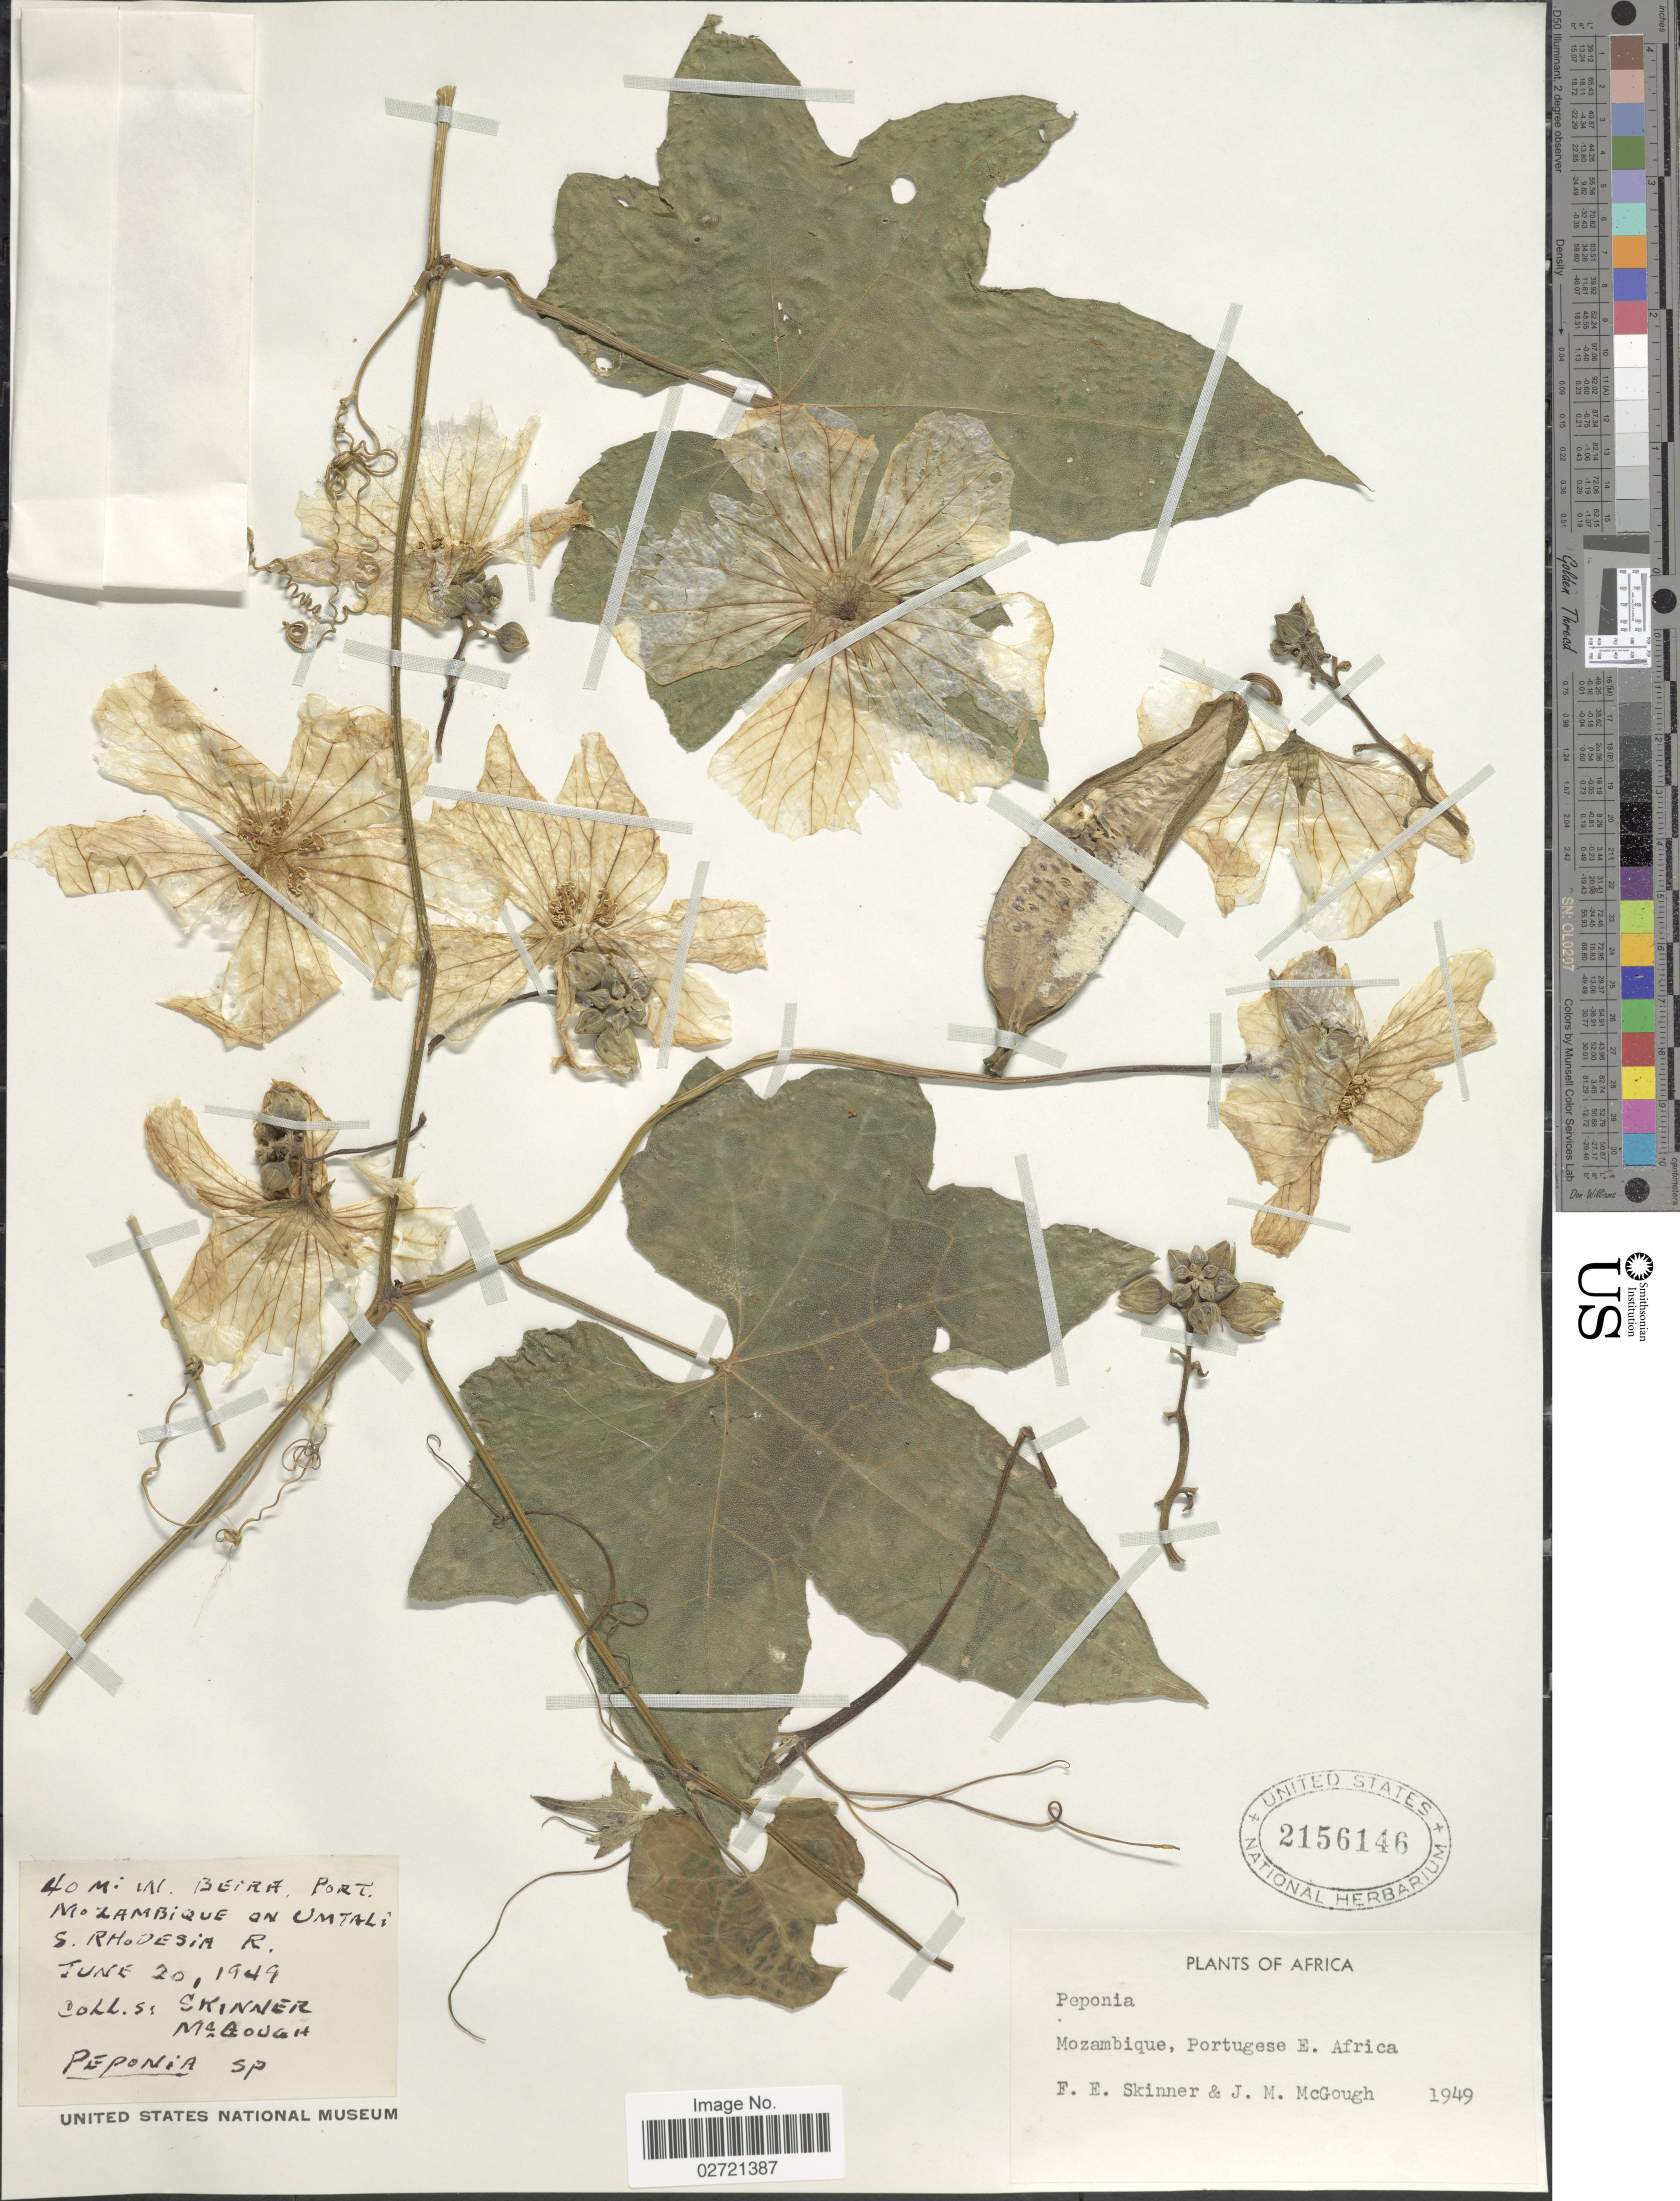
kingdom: Plantae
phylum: Tracheophyta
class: Magnoliopsida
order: Cucurbitales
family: Cucurbitaceae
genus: Peponium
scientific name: Peponium sp.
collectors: F. Skinner & J. Mcgough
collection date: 1949-06-20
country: Mozambique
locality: Portugese, E. Africa, 40 mi N. Beira Port, Mozambique on Umtali, S. Rhodesia R.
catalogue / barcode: US 2156146